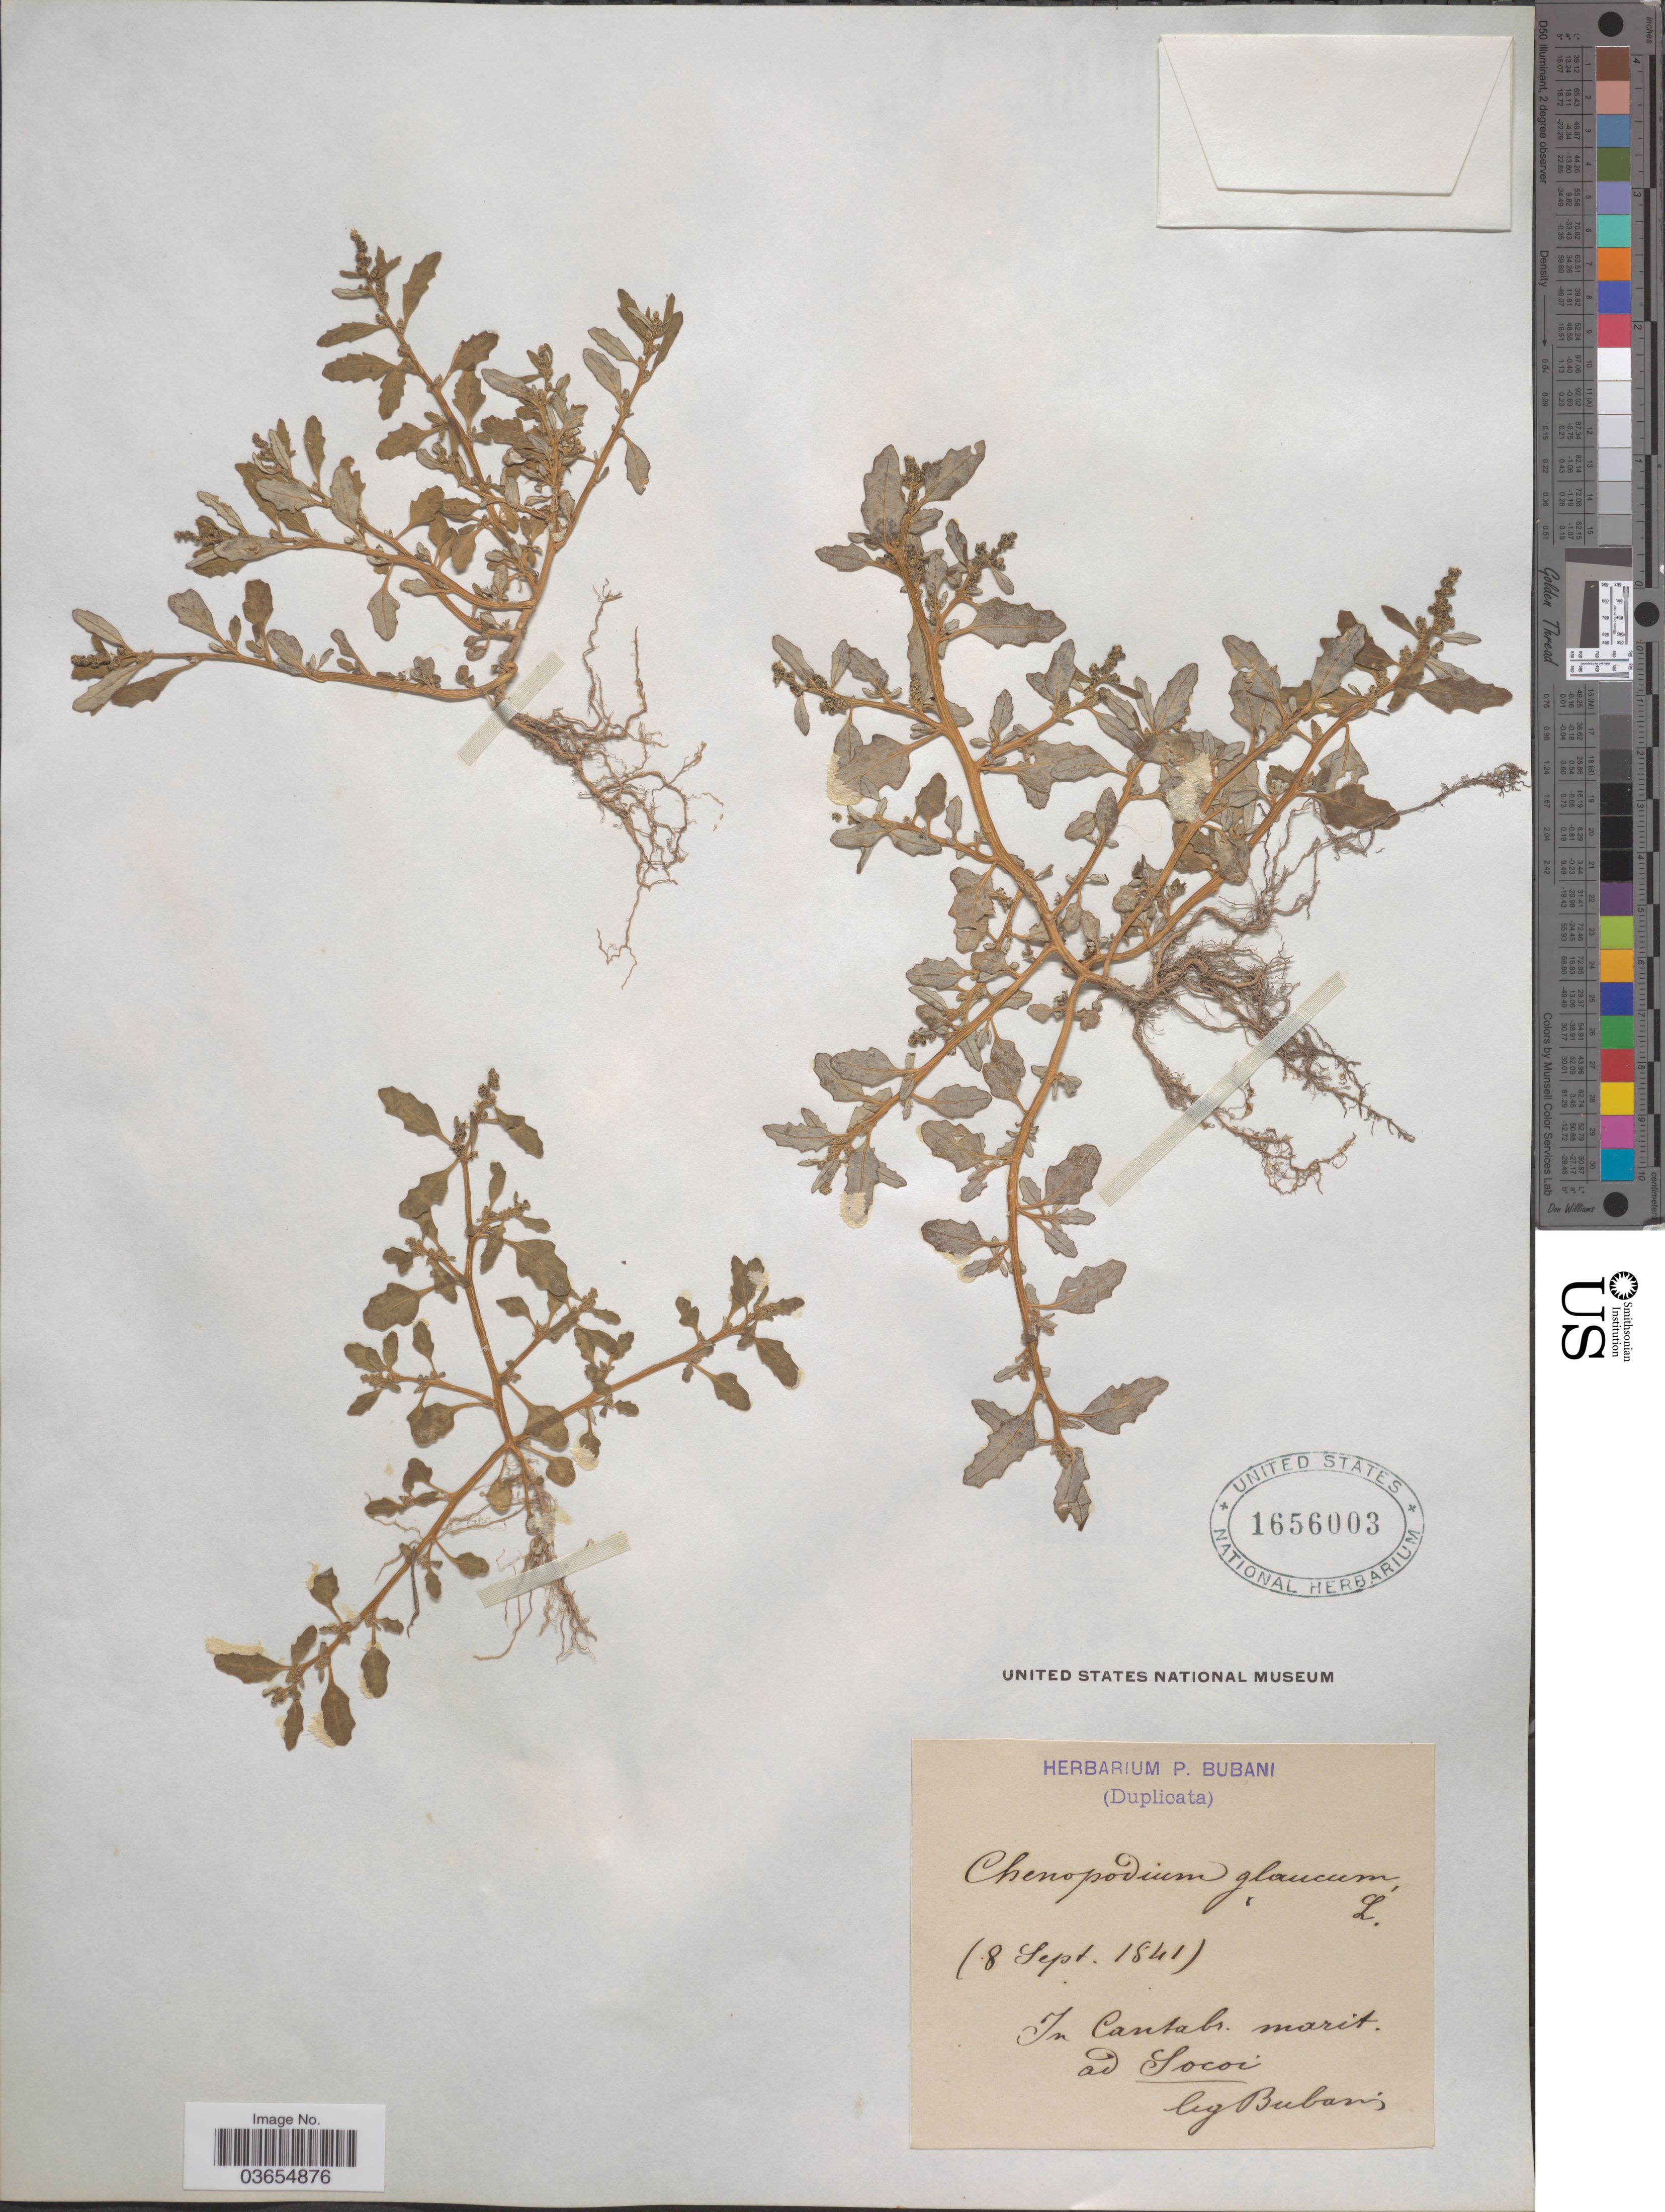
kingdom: Plantae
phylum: Tracheophyta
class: Magnoliopsida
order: Caryophyllales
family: Amaranthaceae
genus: Chenopodium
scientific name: Chenopodium glaucum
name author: L.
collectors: P. Bubani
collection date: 1841-09-08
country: Spain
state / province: Cantabria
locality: In Cantabr. marit. ad Socoi.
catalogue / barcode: US 1656003